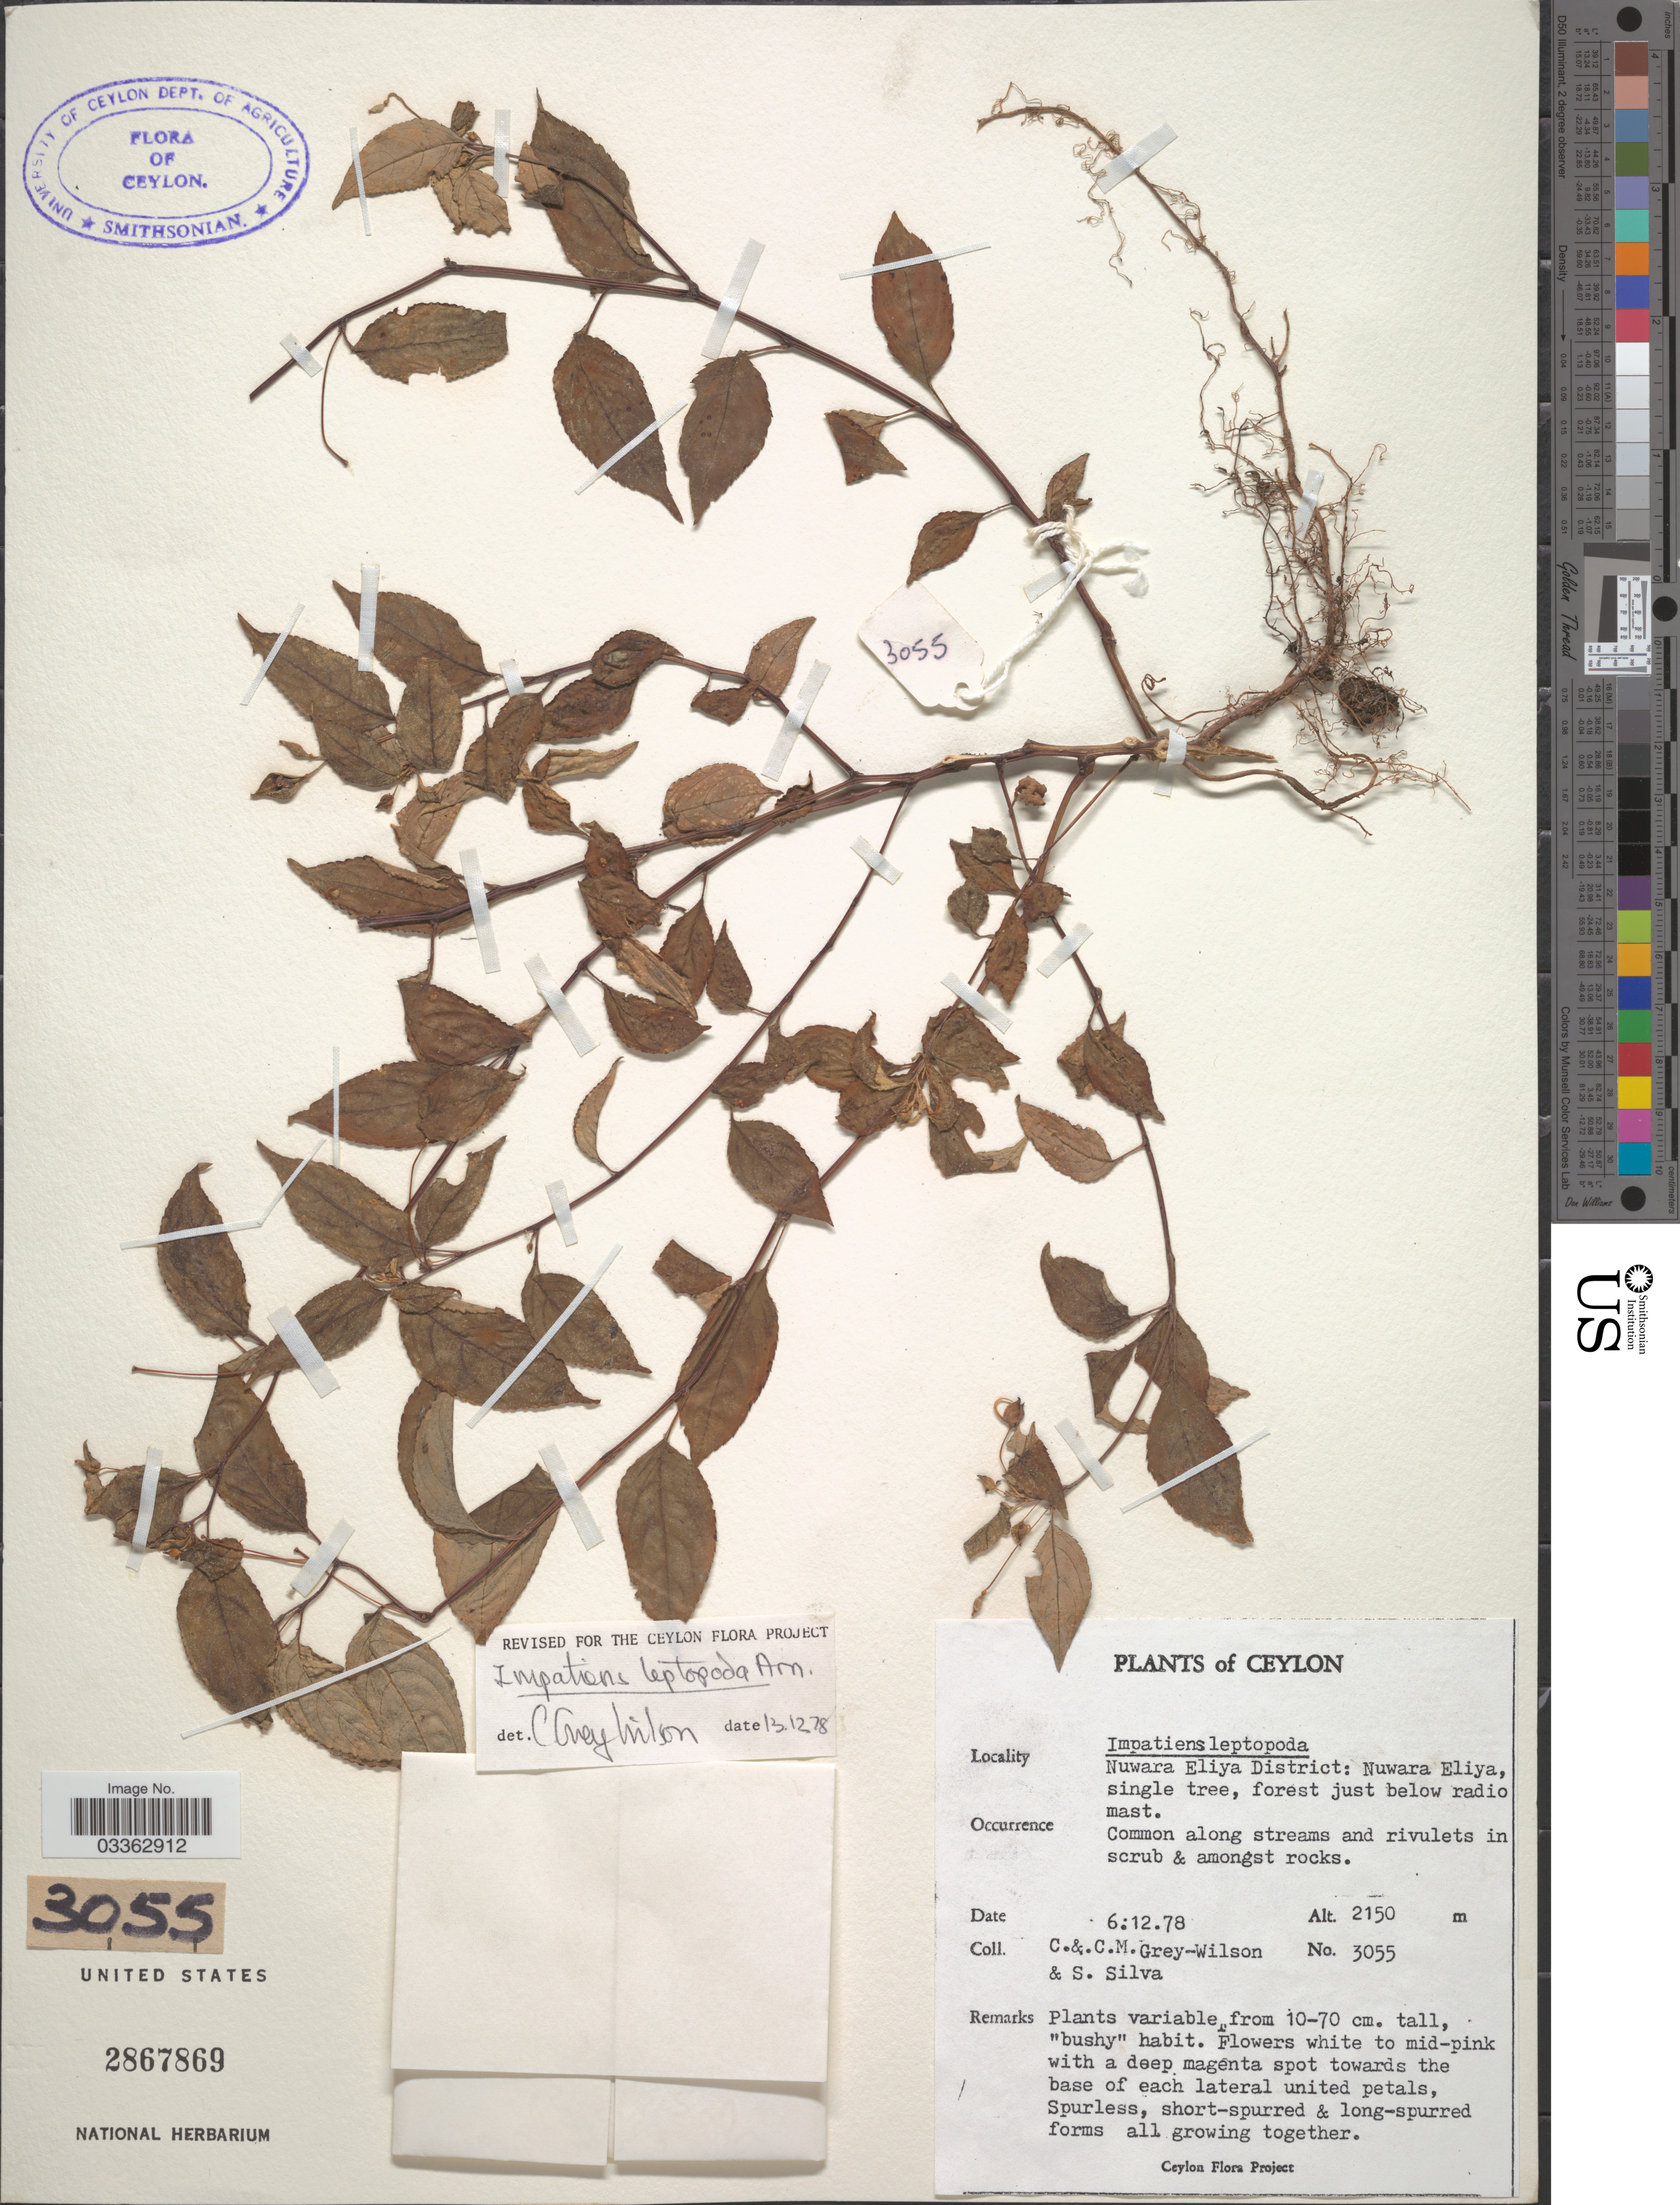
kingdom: Plantae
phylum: Tracheophyta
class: Magnoliopsida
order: Ericales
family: Balsaminaceae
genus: Impatiens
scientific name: Impatiens leptopoda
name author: Arn.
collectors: C. Grey-Wilson, C. Grey-Wilson & S. Silva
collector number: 3055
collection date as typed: Transcribed d/m/y: 6/12/78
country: Sri Lanka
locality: Ceylon. Nuwara Eliya District: Nuwara Eliya, single tree, forest just below radio mast.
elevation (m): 2150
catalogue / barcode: US 2867869